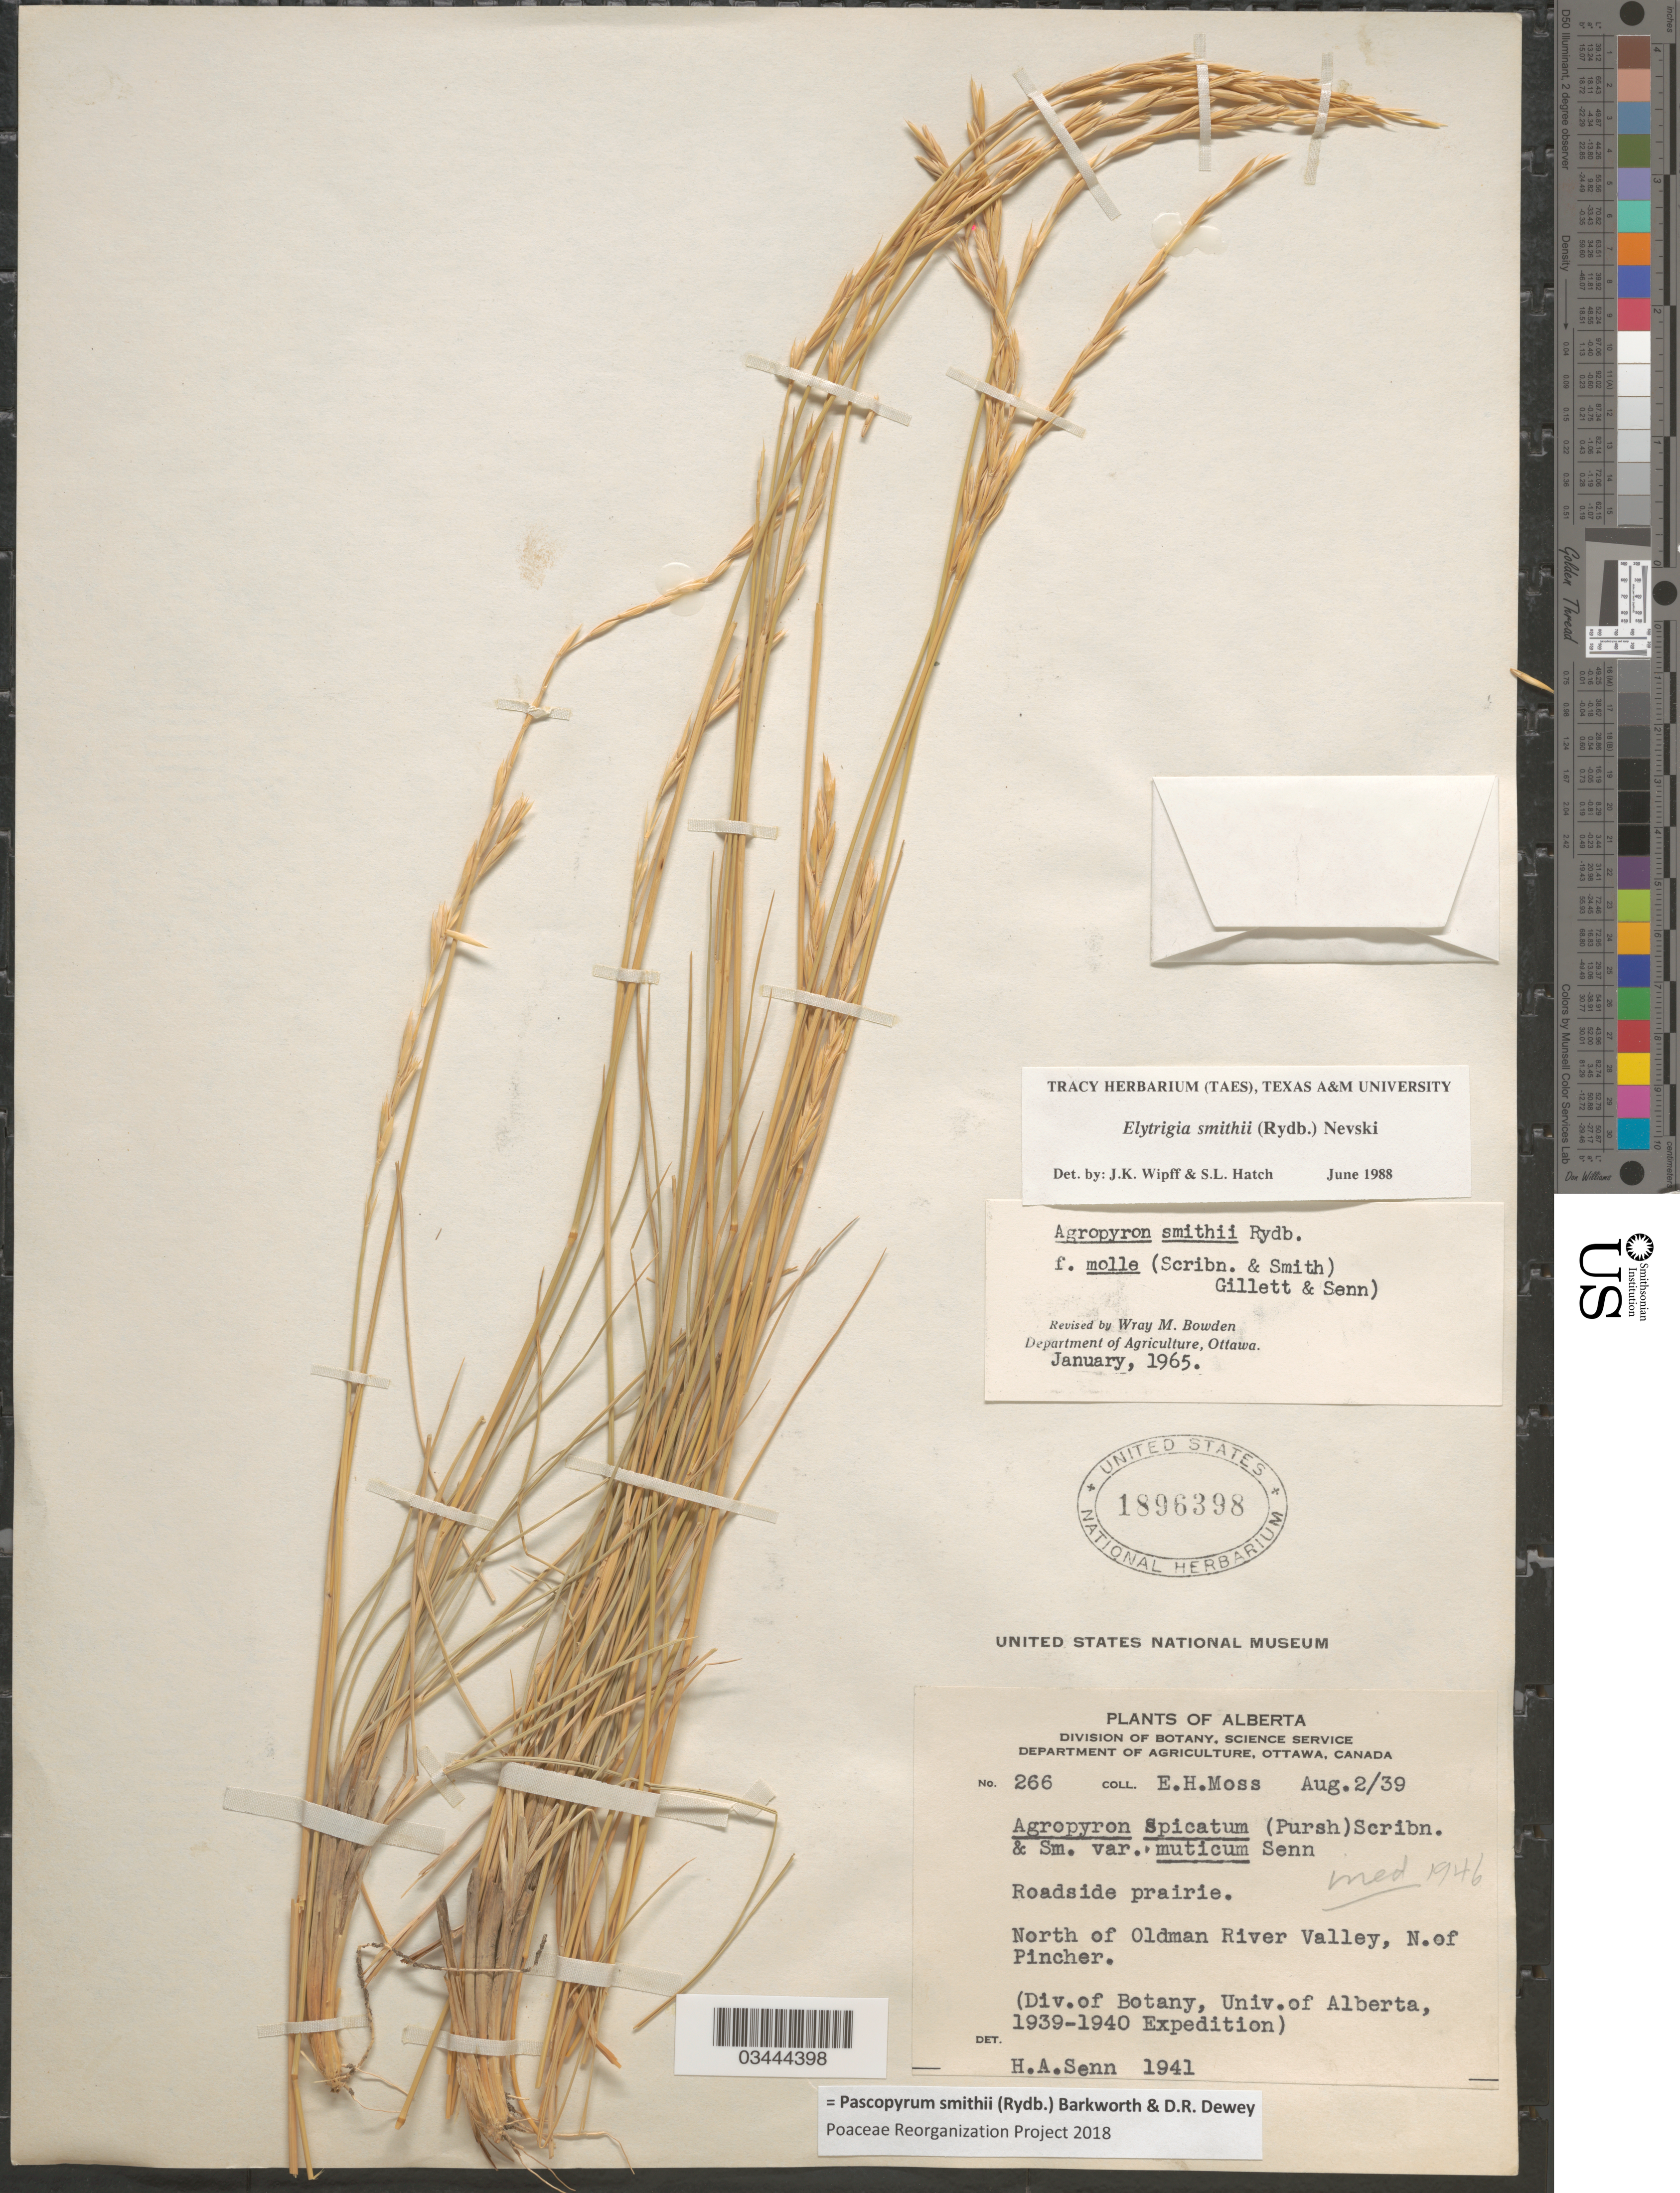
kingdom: Plantae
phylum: Tracheophyta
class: Liliopsida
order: Poales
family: Poaceae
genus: Pascopyrum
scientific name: Pascopyrum smithii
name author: (Rydb.) Barkworth & Dewey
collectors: E. Moss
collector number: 266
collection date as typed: Transcribed d/m/y: 2/8/39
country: Canada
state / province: Alberta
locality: Roadside prairie. North of Oldman River Valley, N. of Pincher. (Div. of Botany, Univ. of Alberta, 1939-1940 Expedition).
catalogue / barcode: US 1896398